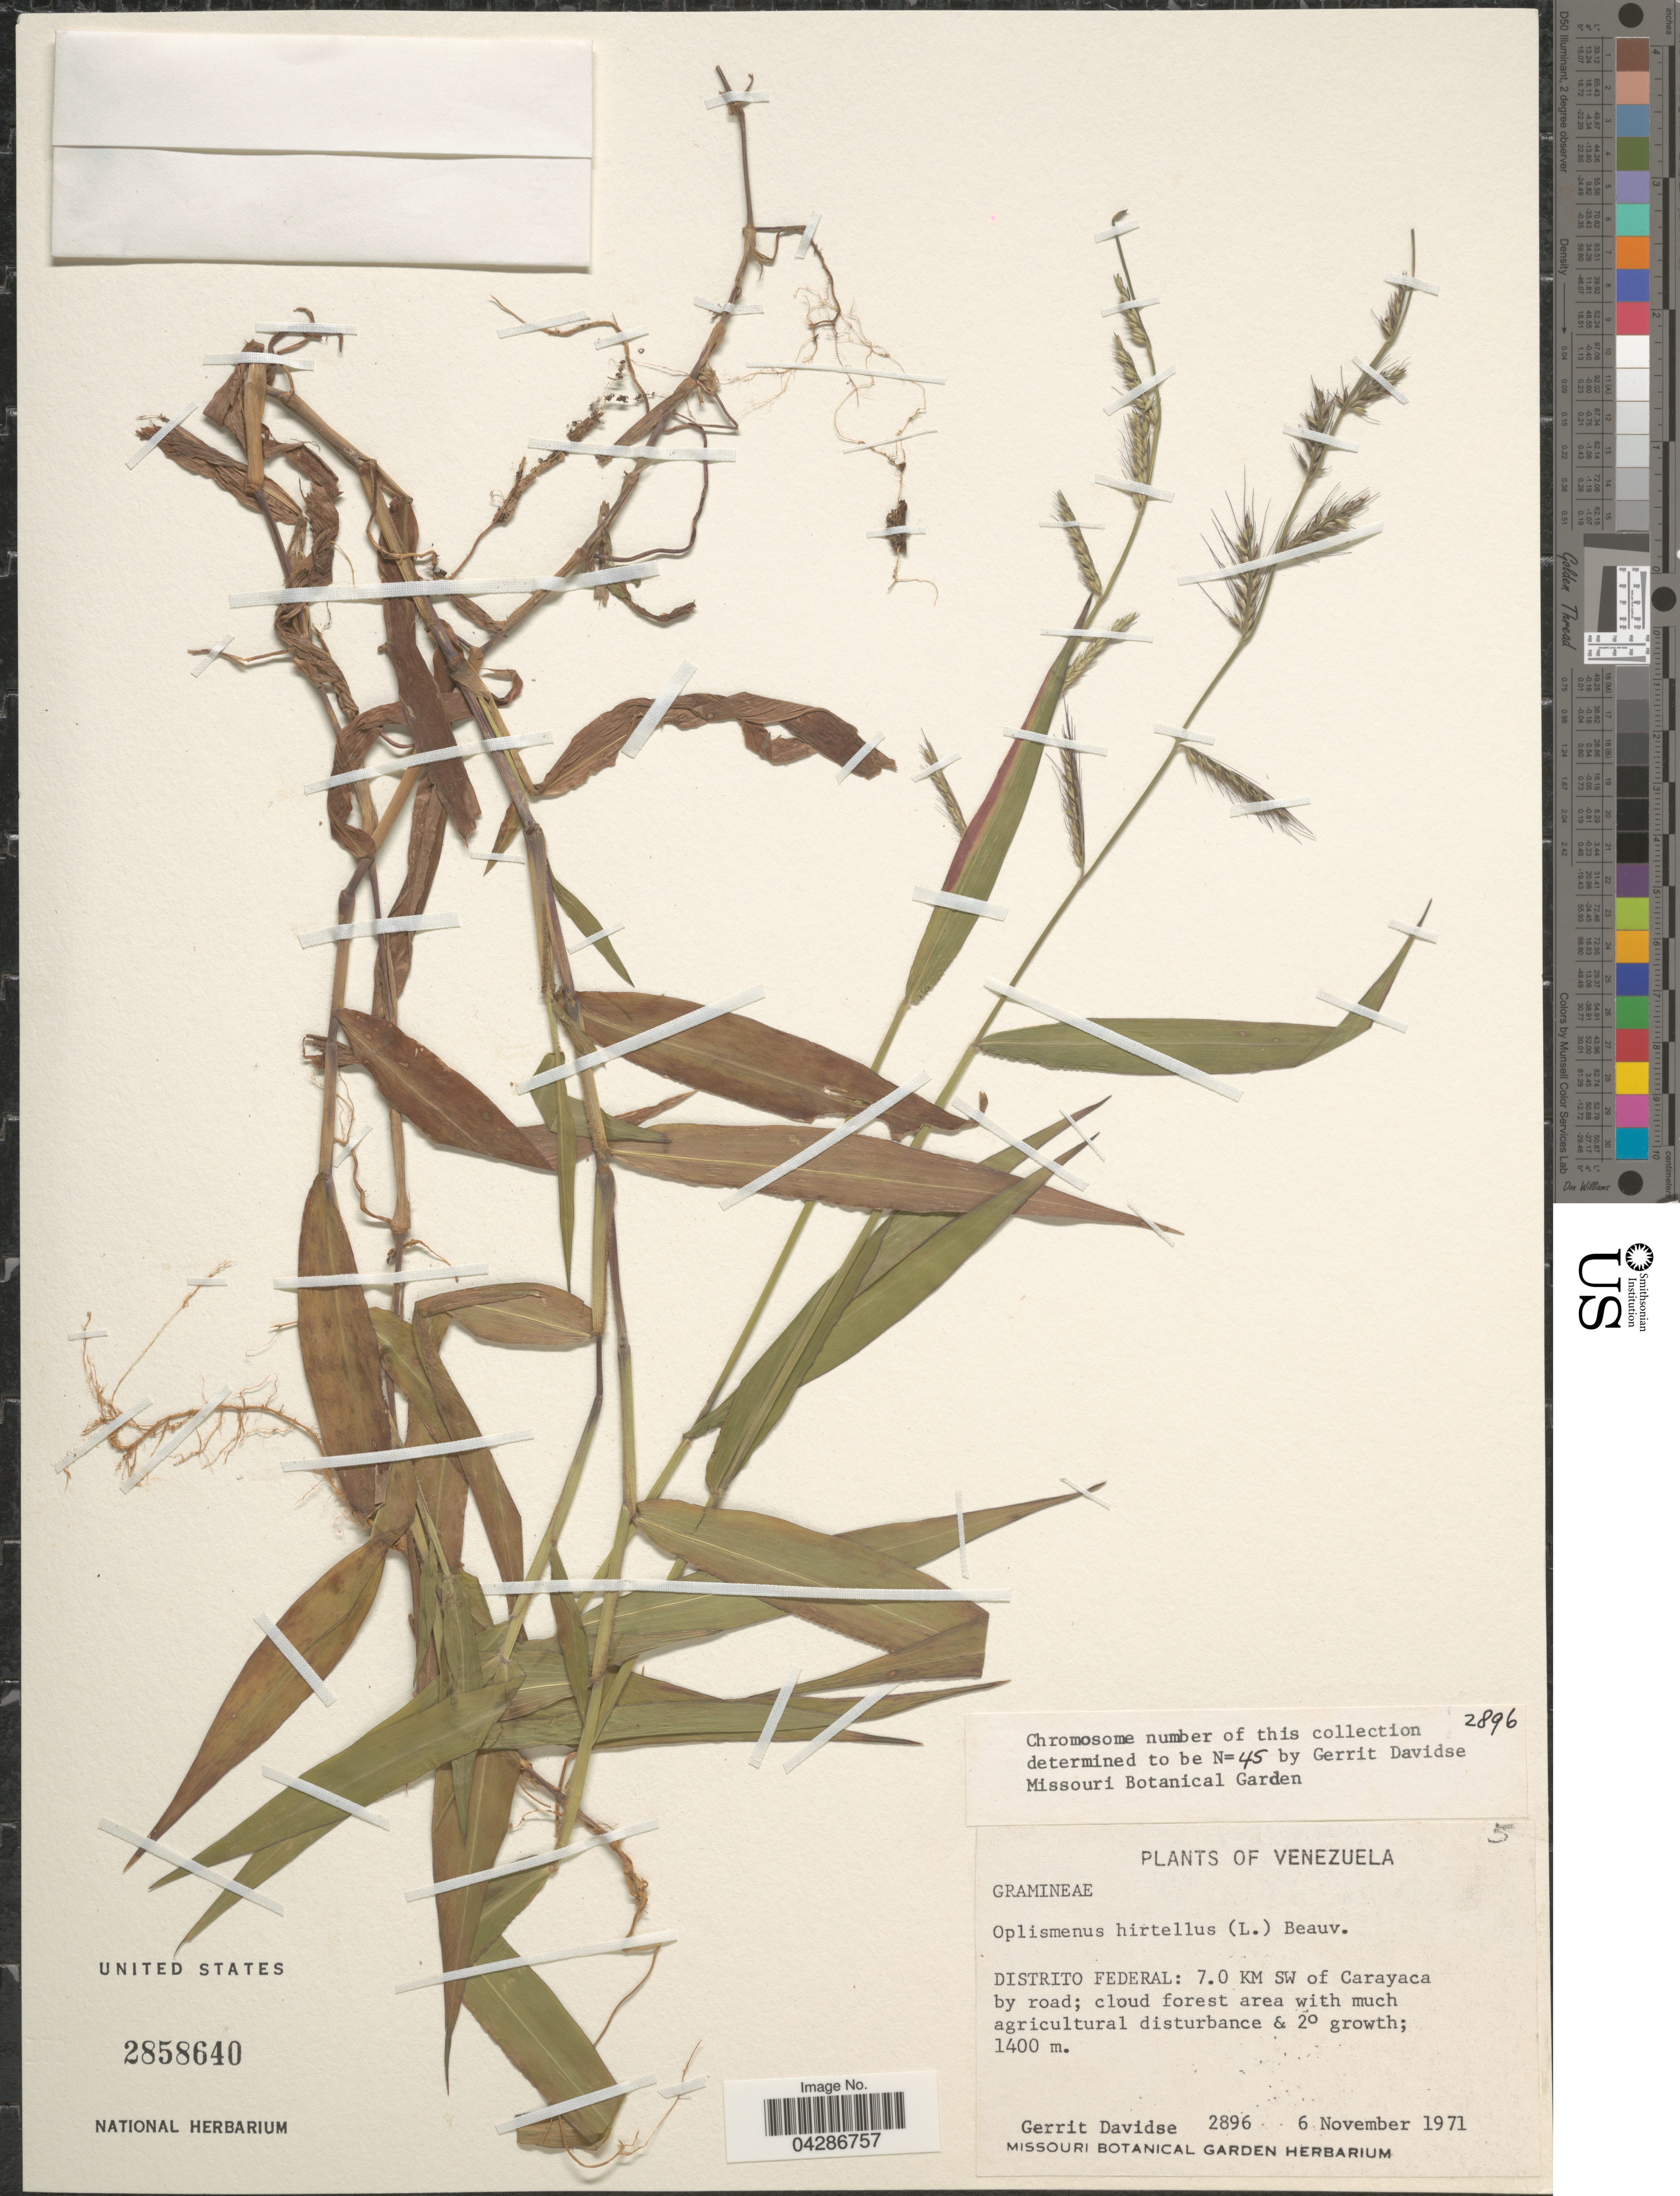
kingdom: Plantae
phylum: Tracheophyta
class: Liliopsida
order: Poales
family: Poaceae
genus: Oplismenus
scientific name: Oplismenus hirtellus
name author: (L.) P. Beauv.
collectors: G. Davidse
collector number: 2896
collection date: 1971-11-06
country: Venezuela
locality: Distrito Federal: 7.0 KM SW of Carayaca by road.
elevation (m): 1400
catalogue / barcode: US 2858640